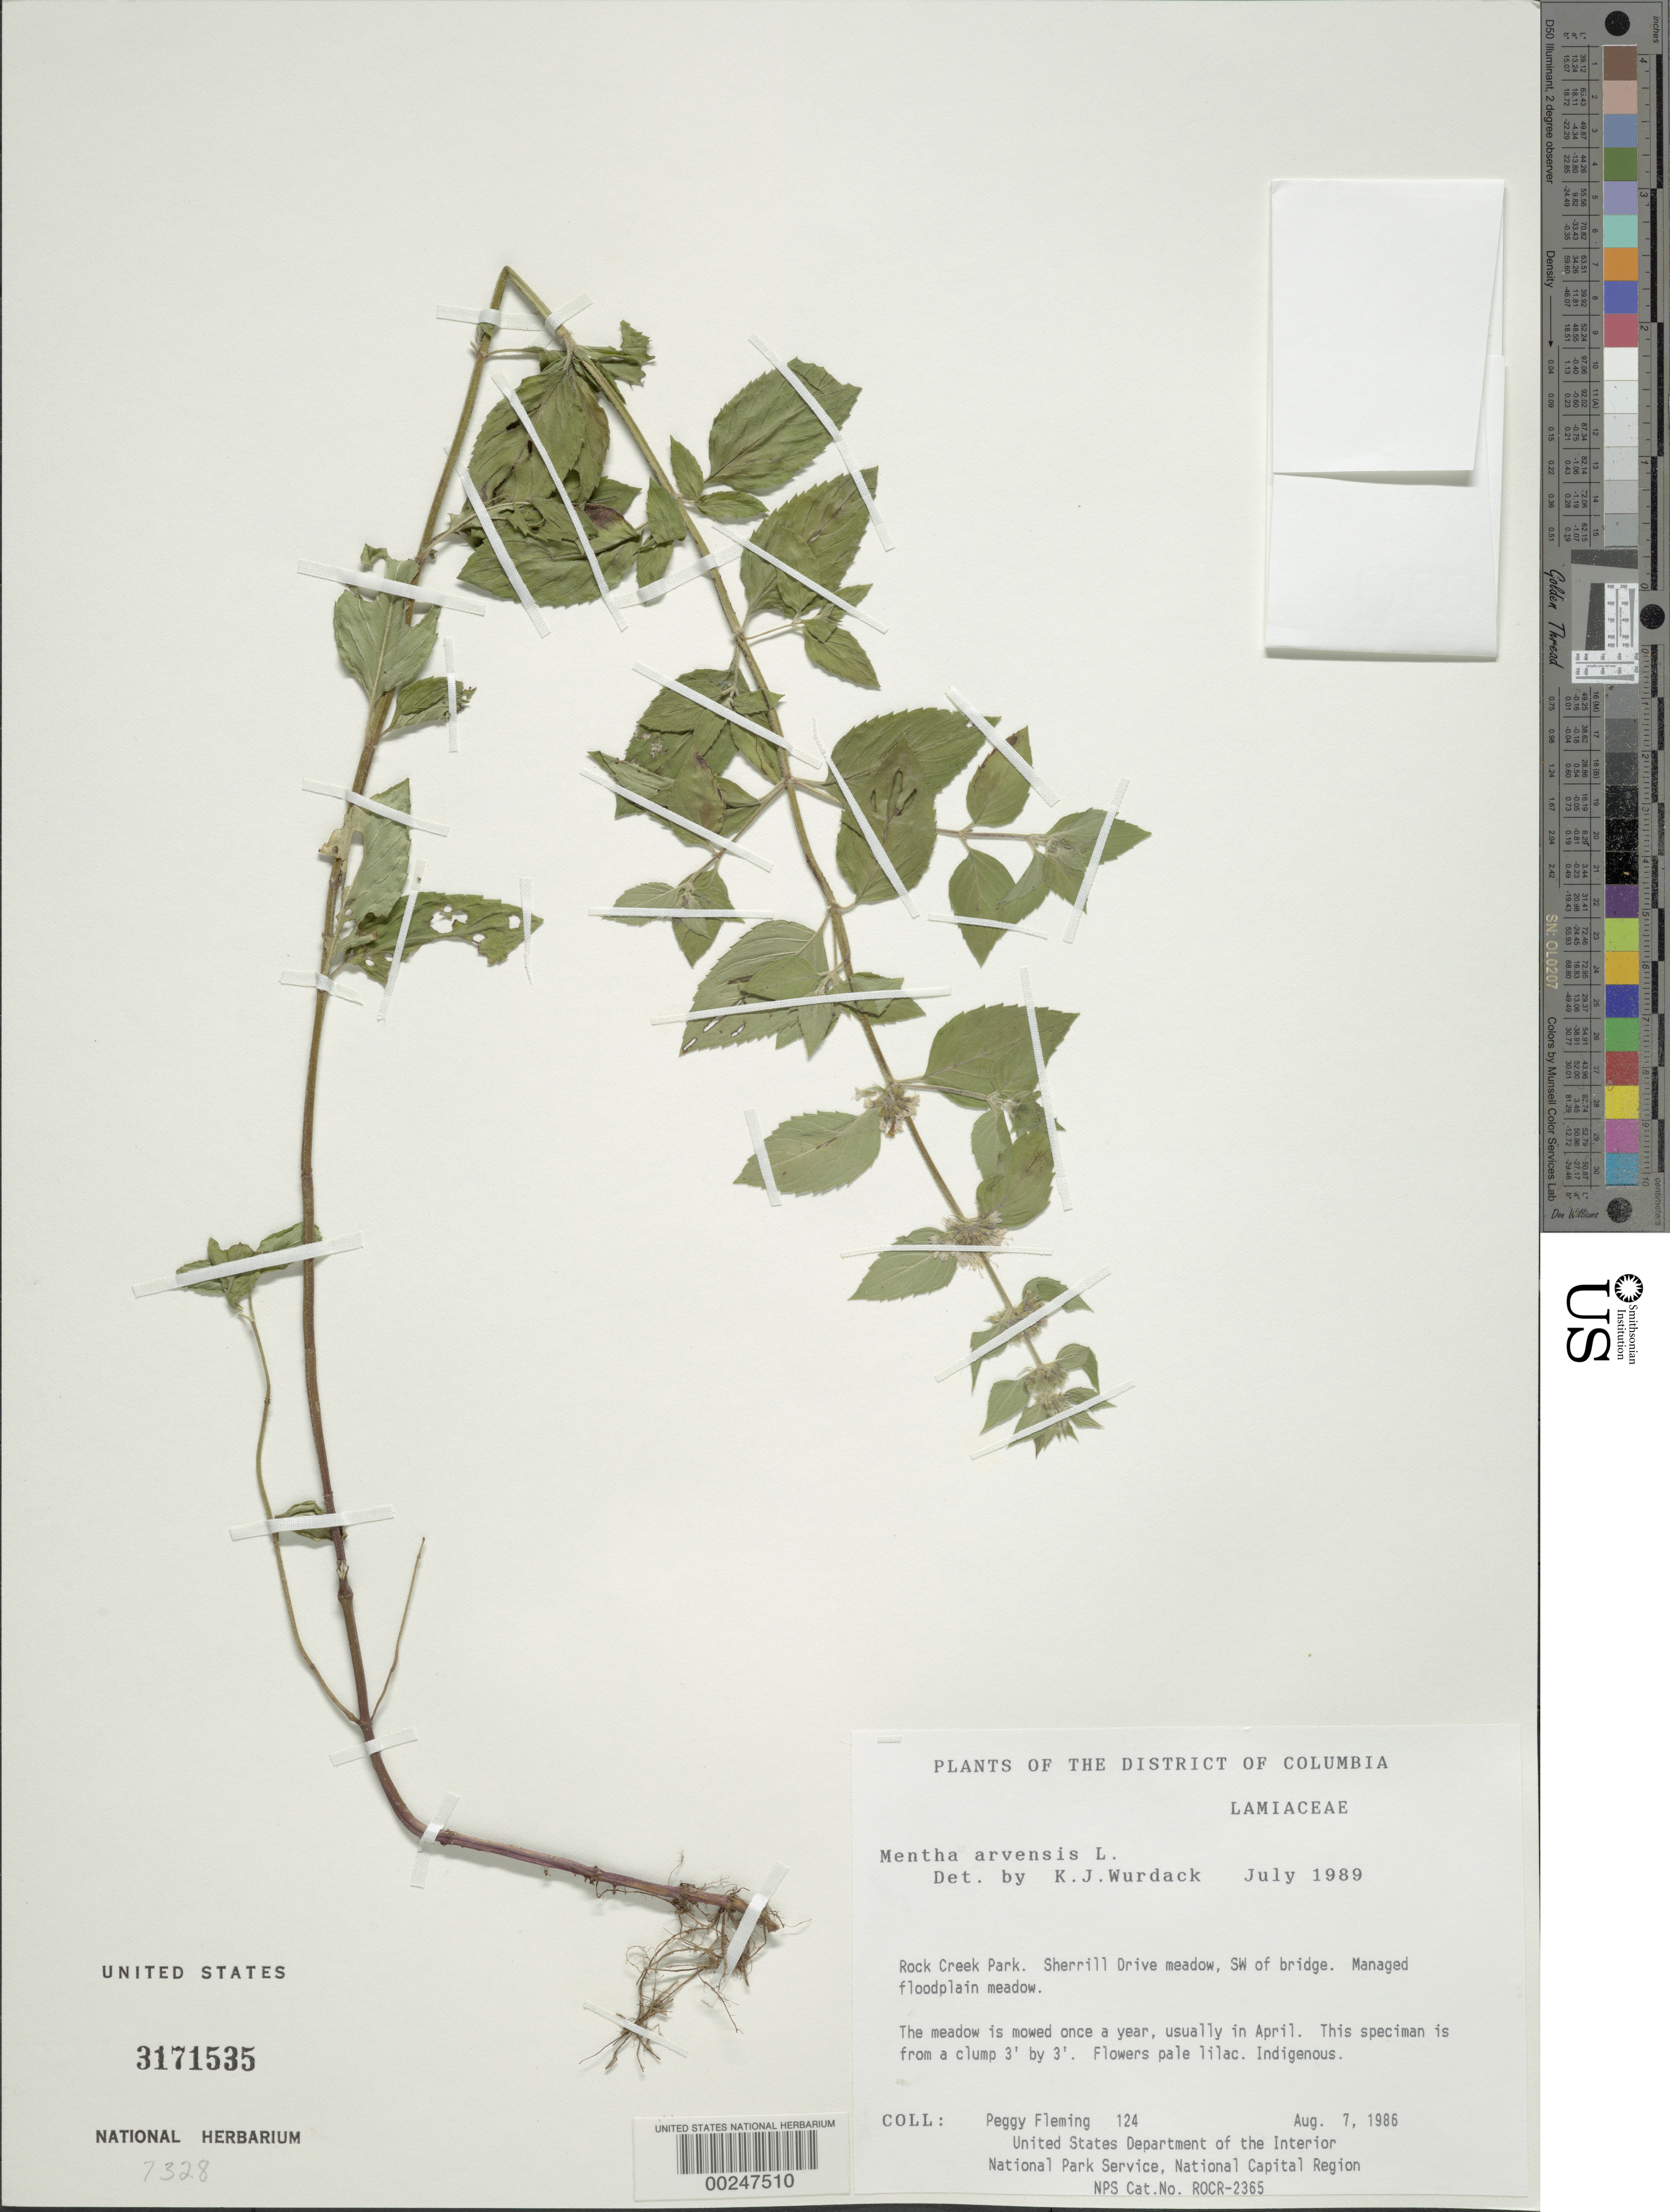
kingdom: Plantae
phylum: Tracheophyta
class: Magnoliopsida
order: Lamiales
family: Lamiaceae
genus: Mentha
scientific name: Mentha arvensis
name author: L.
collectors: P. Fleming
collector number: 124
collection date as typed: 07 Aug 1986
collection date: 1986-08-07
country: United States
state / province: District of Columbia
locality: Rock Creek Park, Sherrill Dr Meadow, SW of bridge Rock Creek Park and vicinity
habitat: Managed floodplain meadow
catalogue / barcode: US 3171535